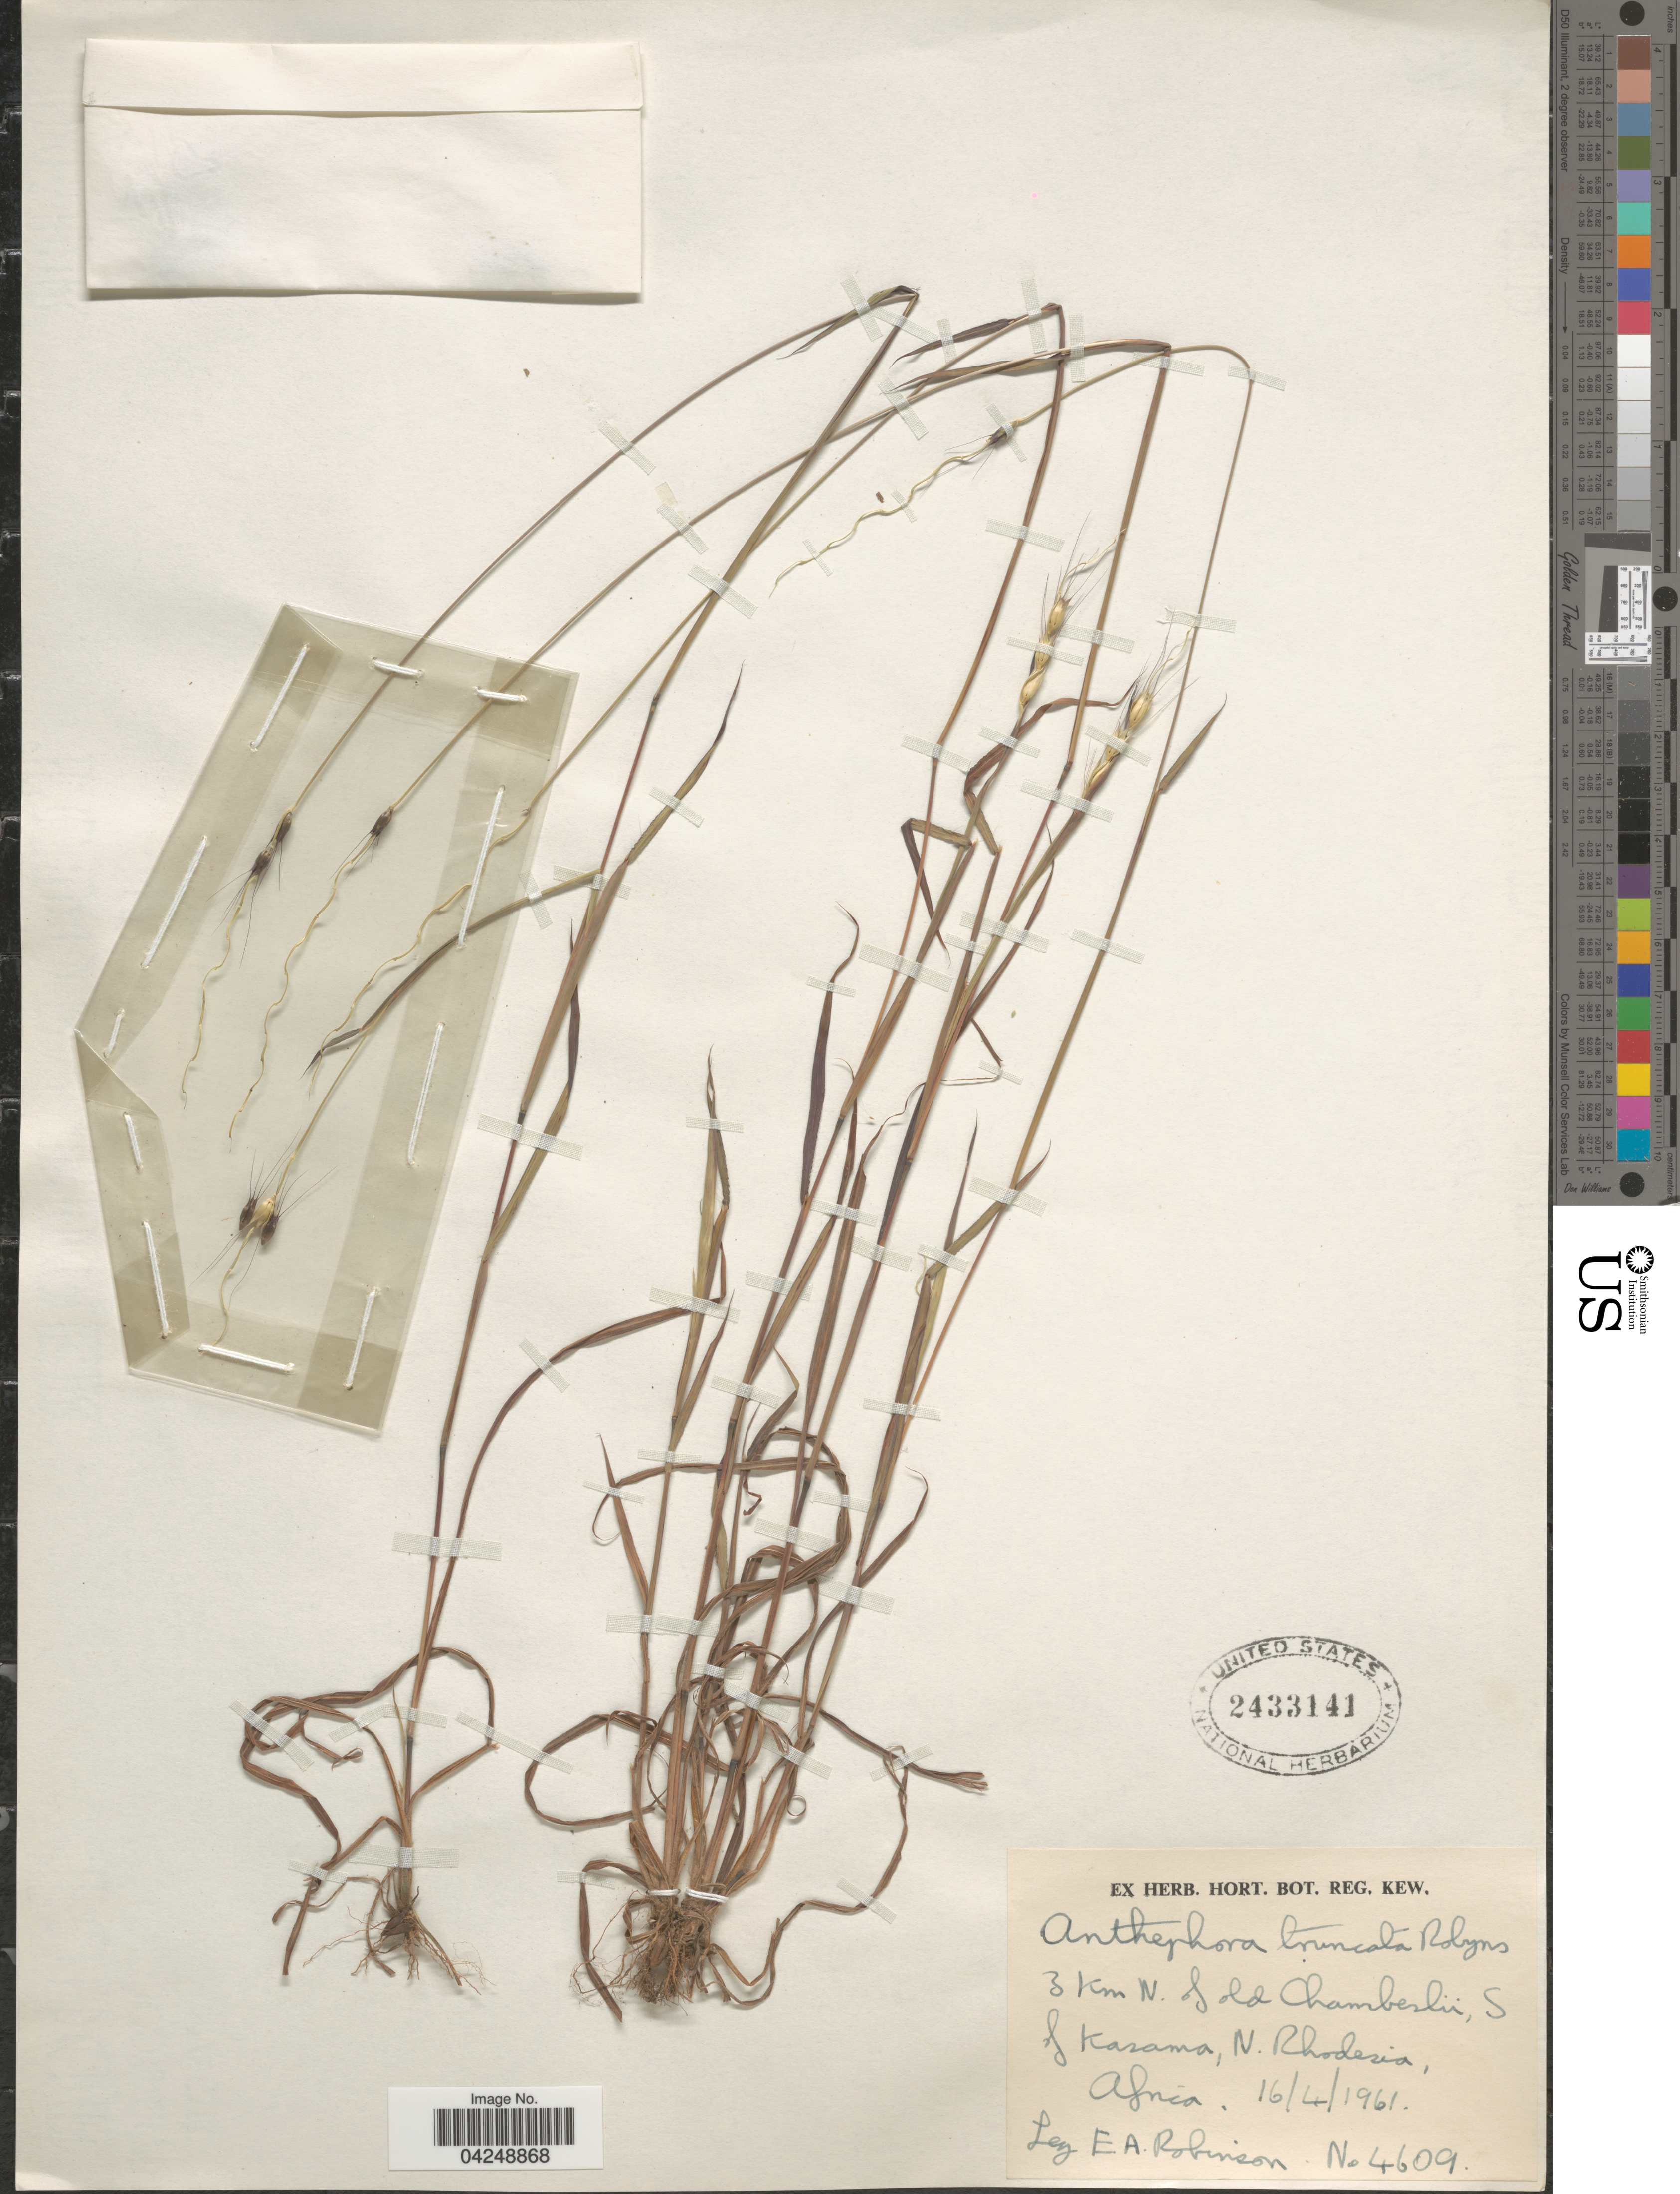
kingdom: Plantae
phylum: Tracheophyta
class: Liliopsida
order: Poales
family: Poaceae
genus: Anthephora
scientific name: Anthephora truncata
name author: Robyns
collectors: E. A. Robinson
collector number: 4609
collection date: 1961-04-16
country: Zambia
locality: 3 Km N. of old Chambeshi, S of Kasama, N. Rhodesia.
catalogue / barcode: US 2433141